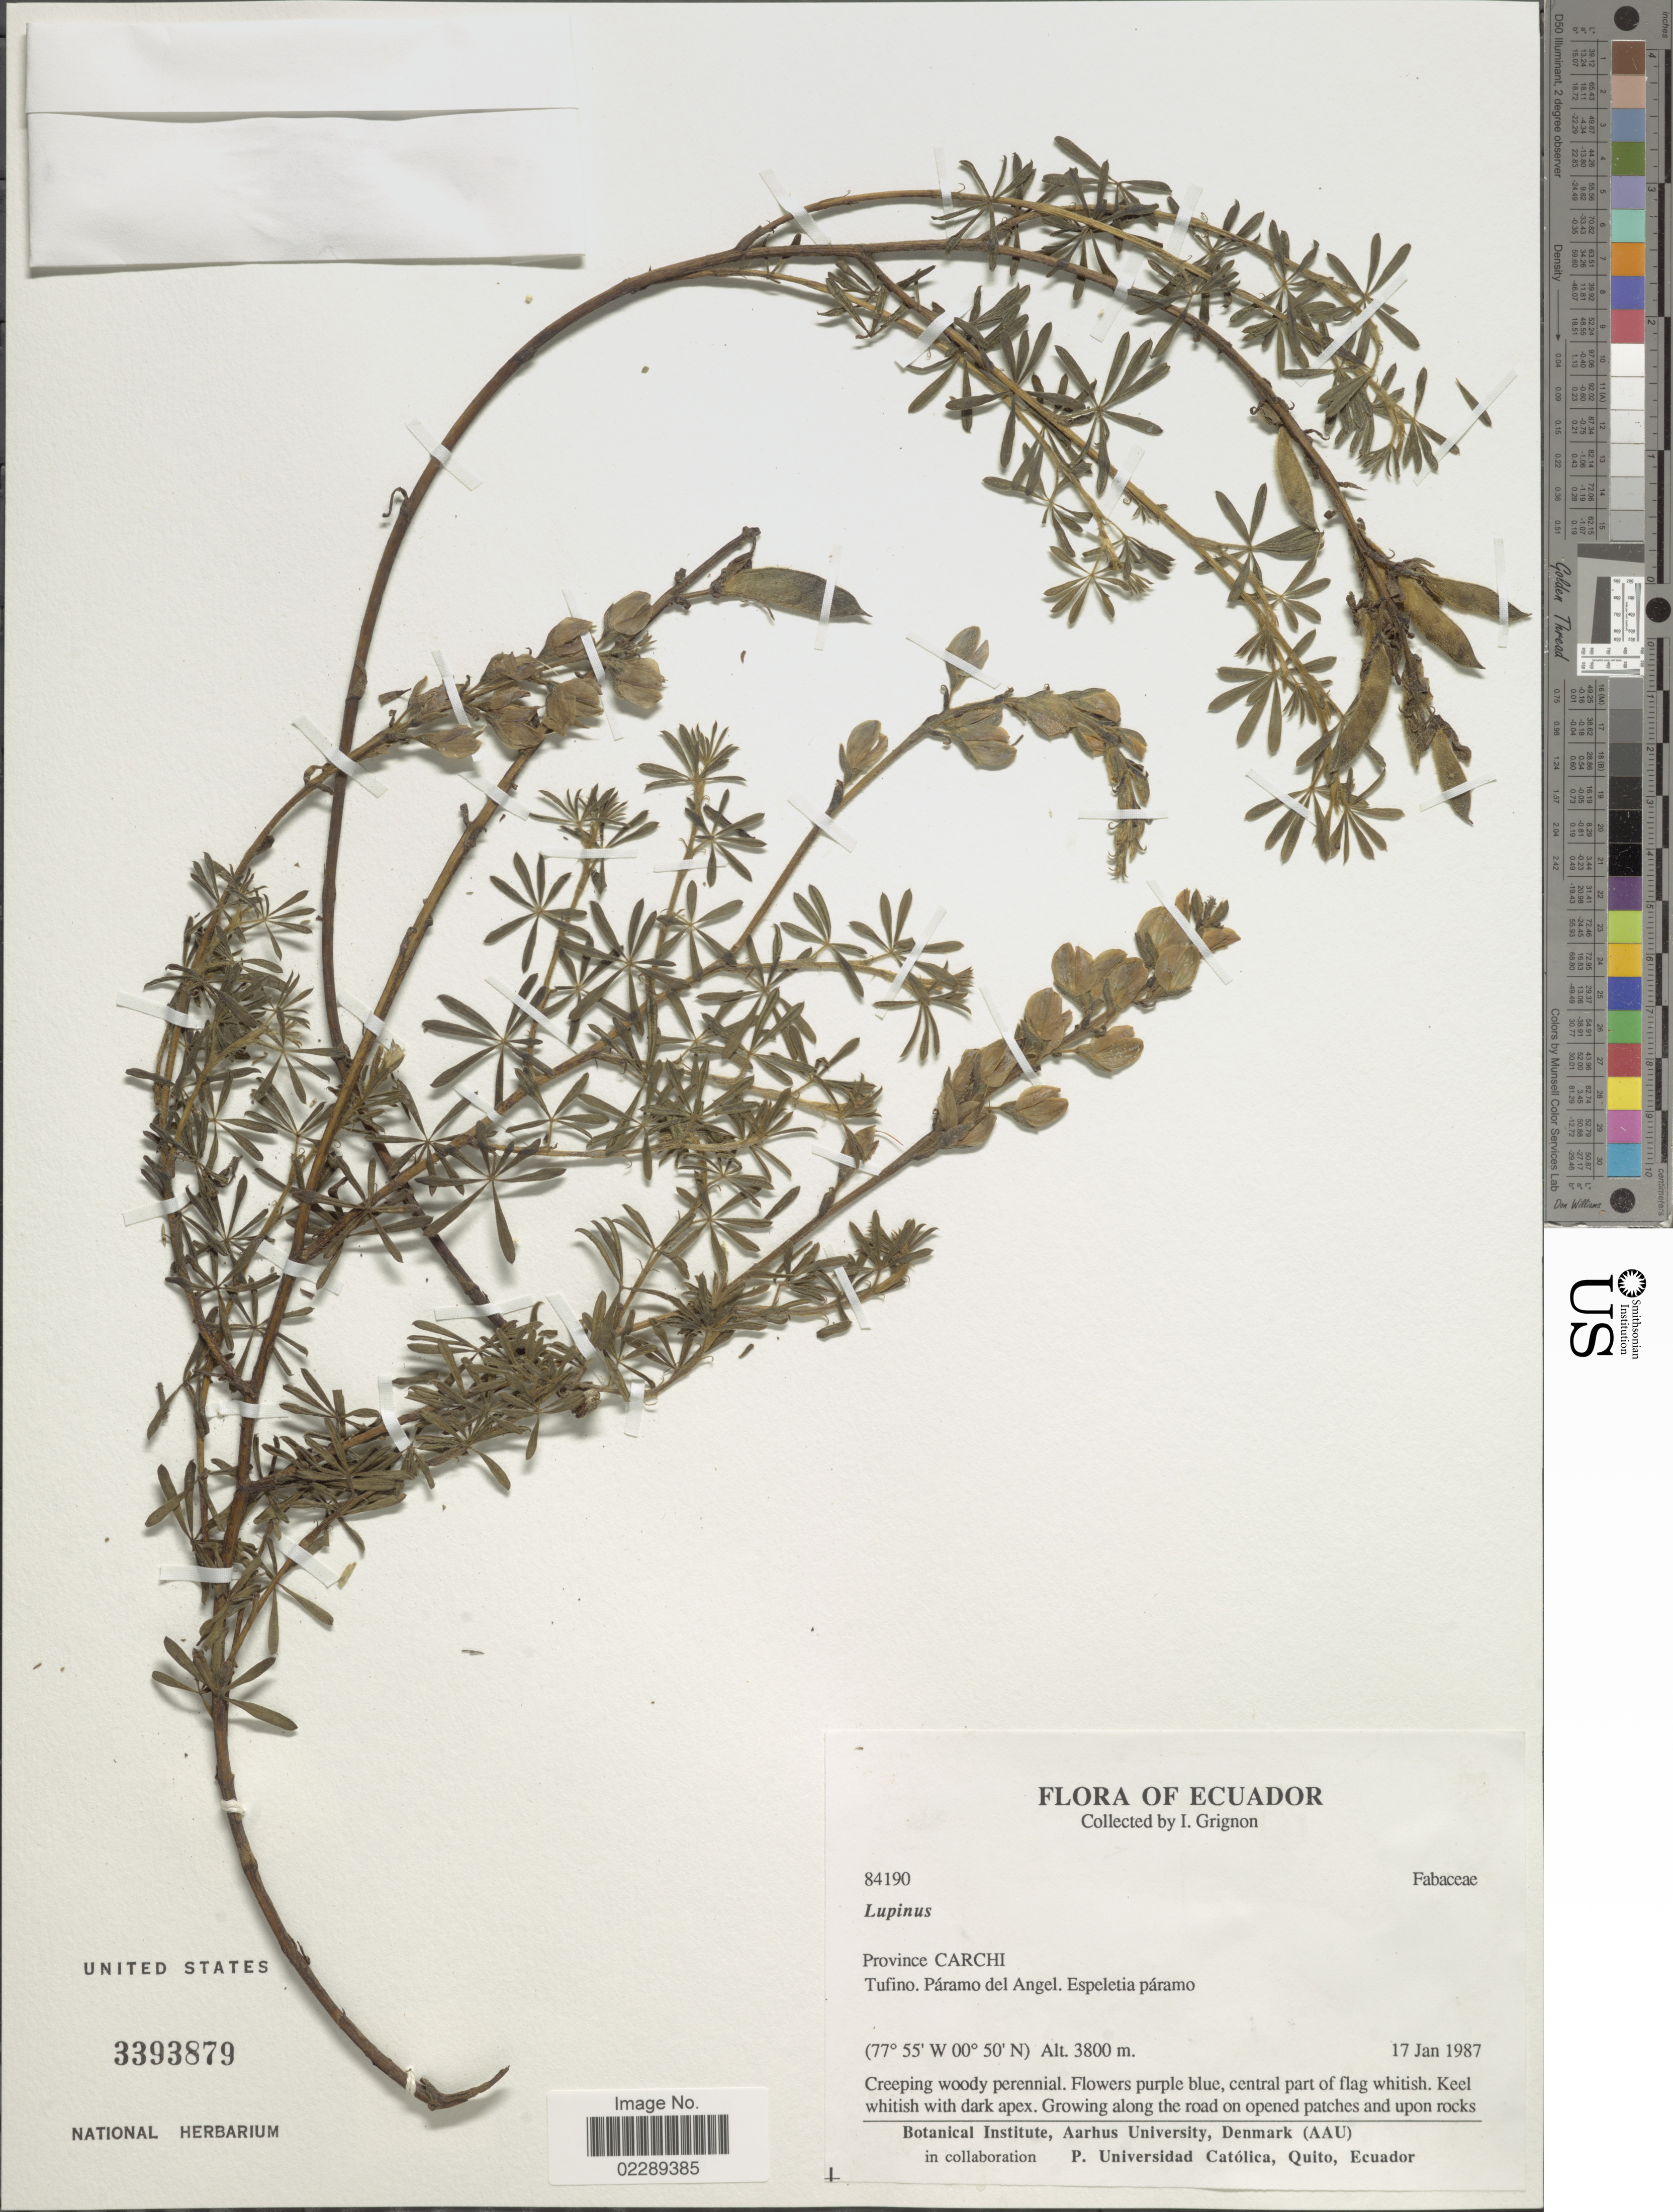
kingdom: Plantae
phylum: Tracheophyta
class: Magnoliopsida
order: Fabales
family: Fabaceae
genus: Lupinus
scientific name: Lupinus sp.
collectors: I. Grignon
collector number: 84190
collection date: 1987-01-17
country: Ecuador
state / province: Carchi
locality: Province Carchi. Tufino. Páramo del Angel. Espeletia páramo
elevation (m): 3800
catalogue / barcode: US 3393879